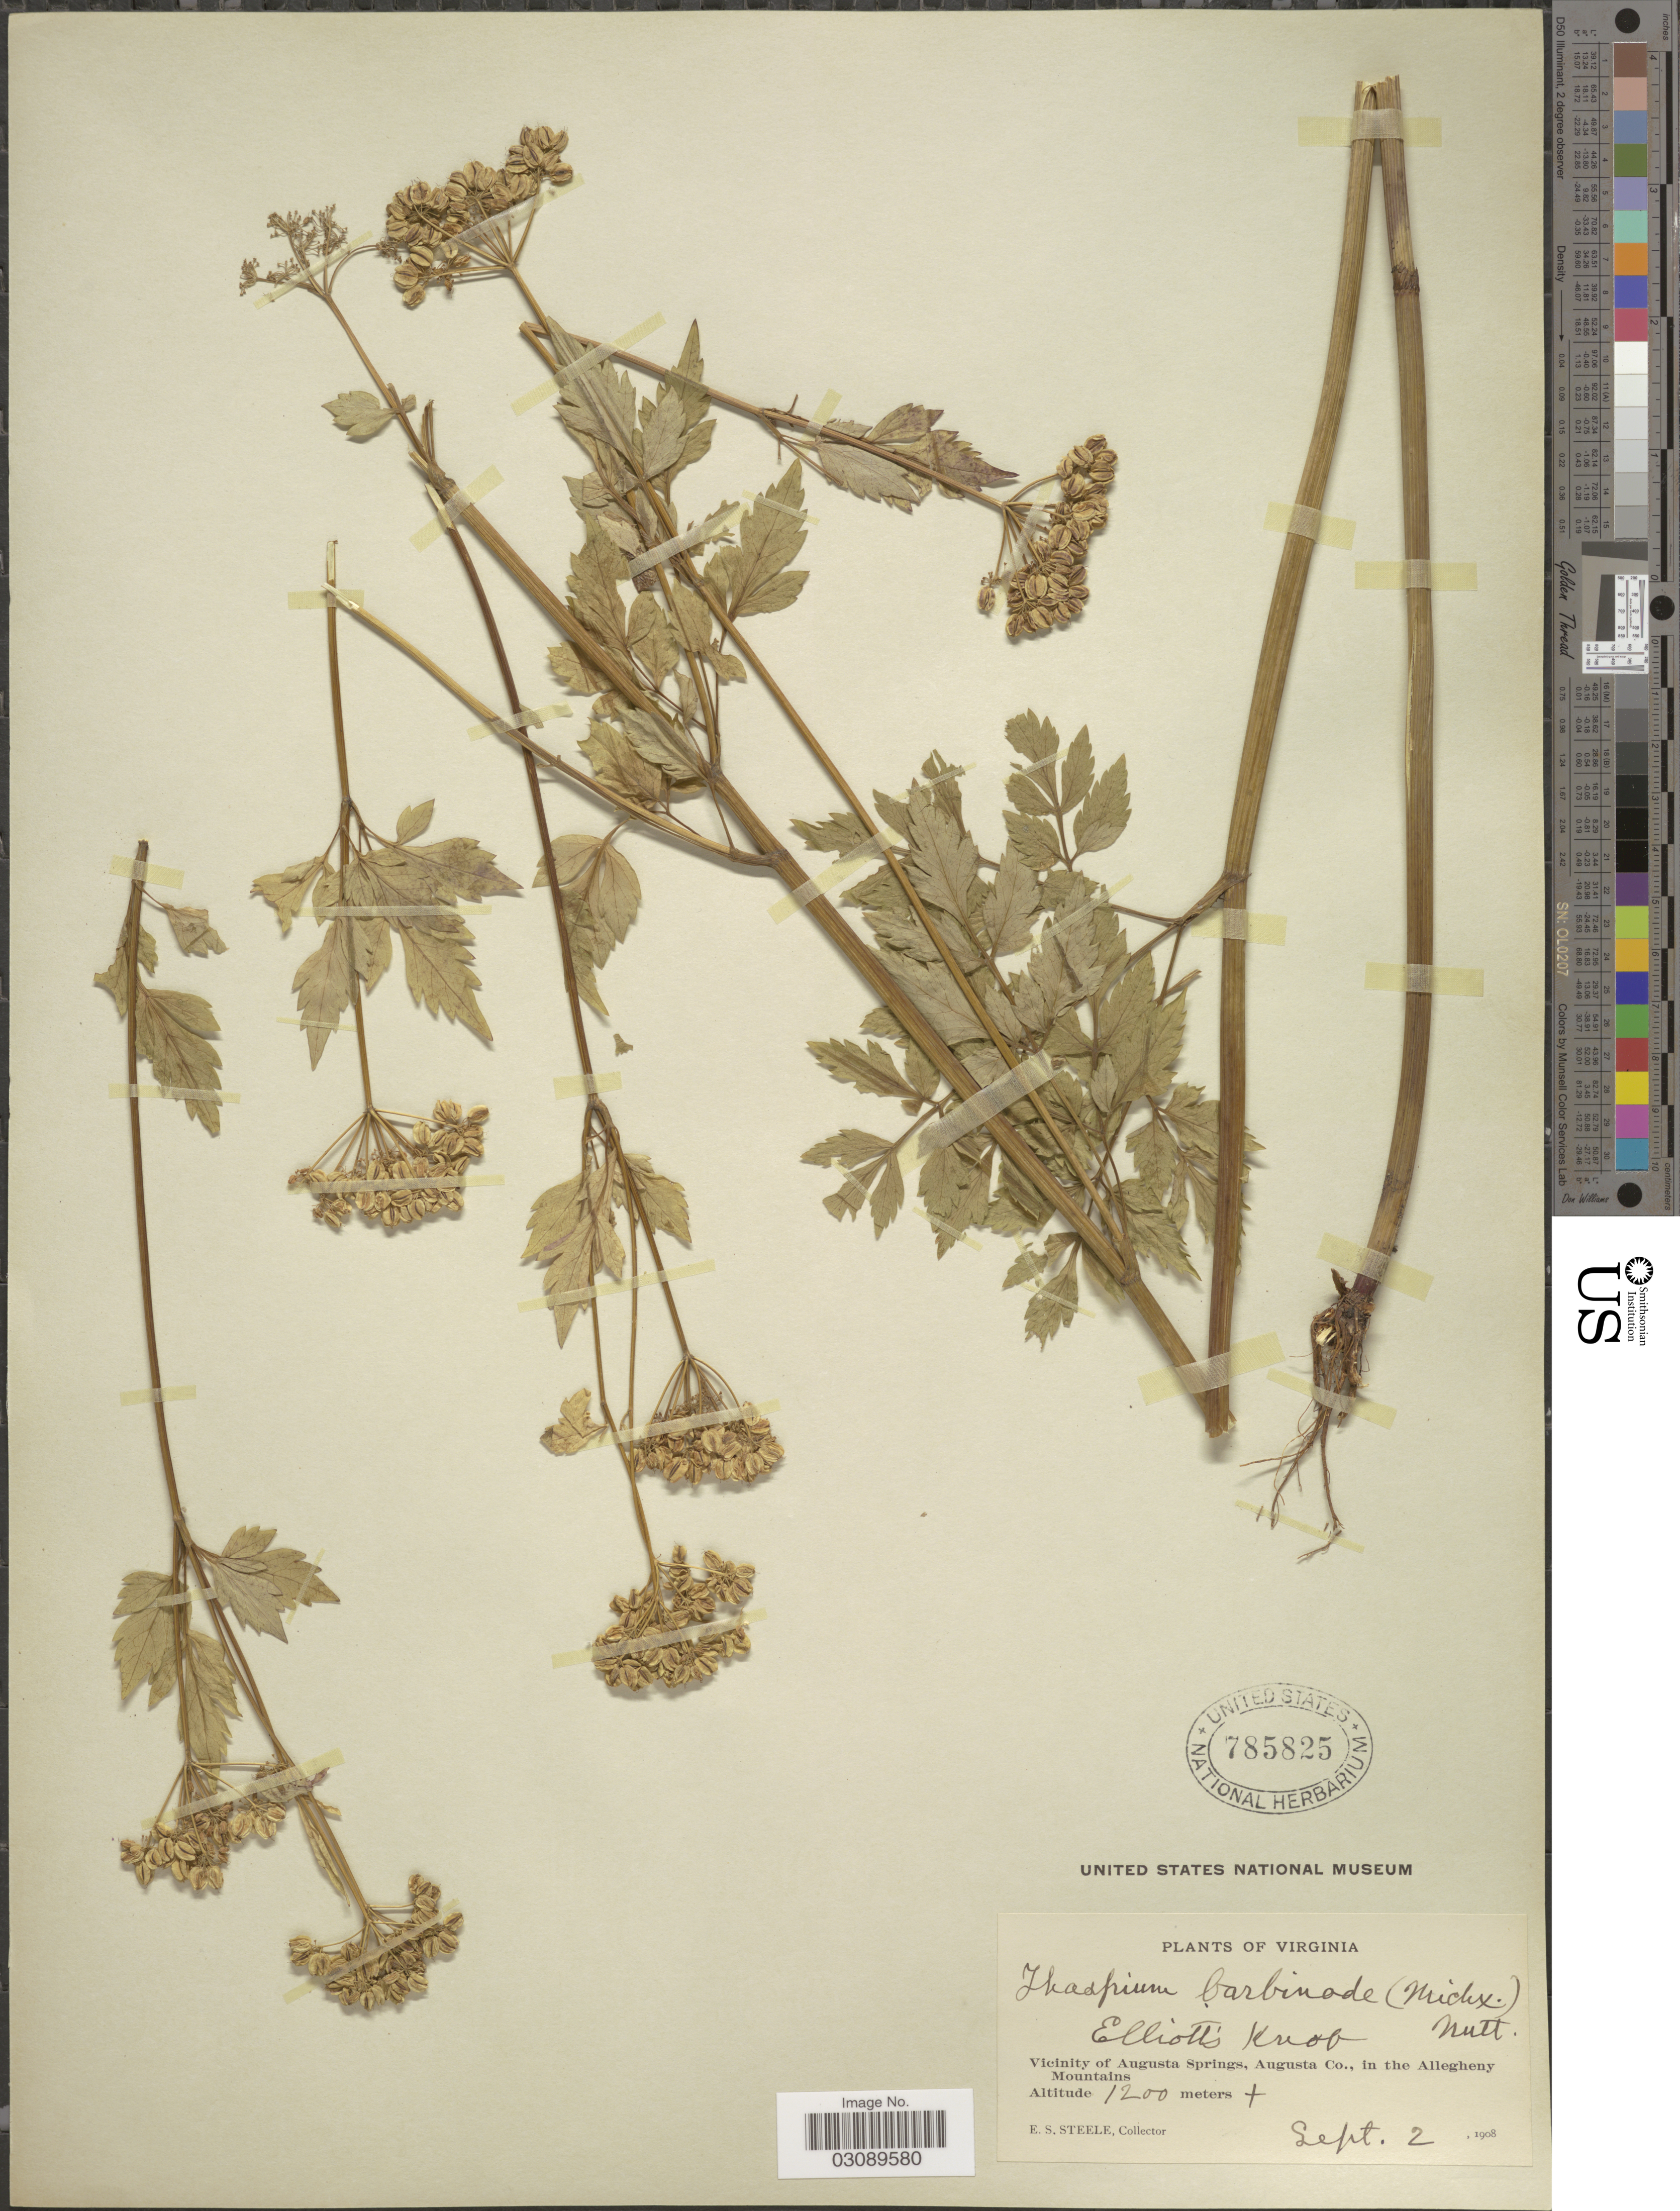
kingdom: Plantae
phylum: Tracheophyta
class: Magnoliopsida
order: Apiales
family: Apiaceae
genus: Thaspium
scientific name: Thaspium barbinode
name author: (Michx.) Nutt.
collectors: E. Steele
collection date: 1908-09-02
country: United States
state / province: Virginia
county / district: Augusta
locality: Elliott's Knob. Vicinity of Augusta Springs, Augusta Co., in the Allegheny Mountains.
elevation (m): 1200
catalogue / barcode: US 785825